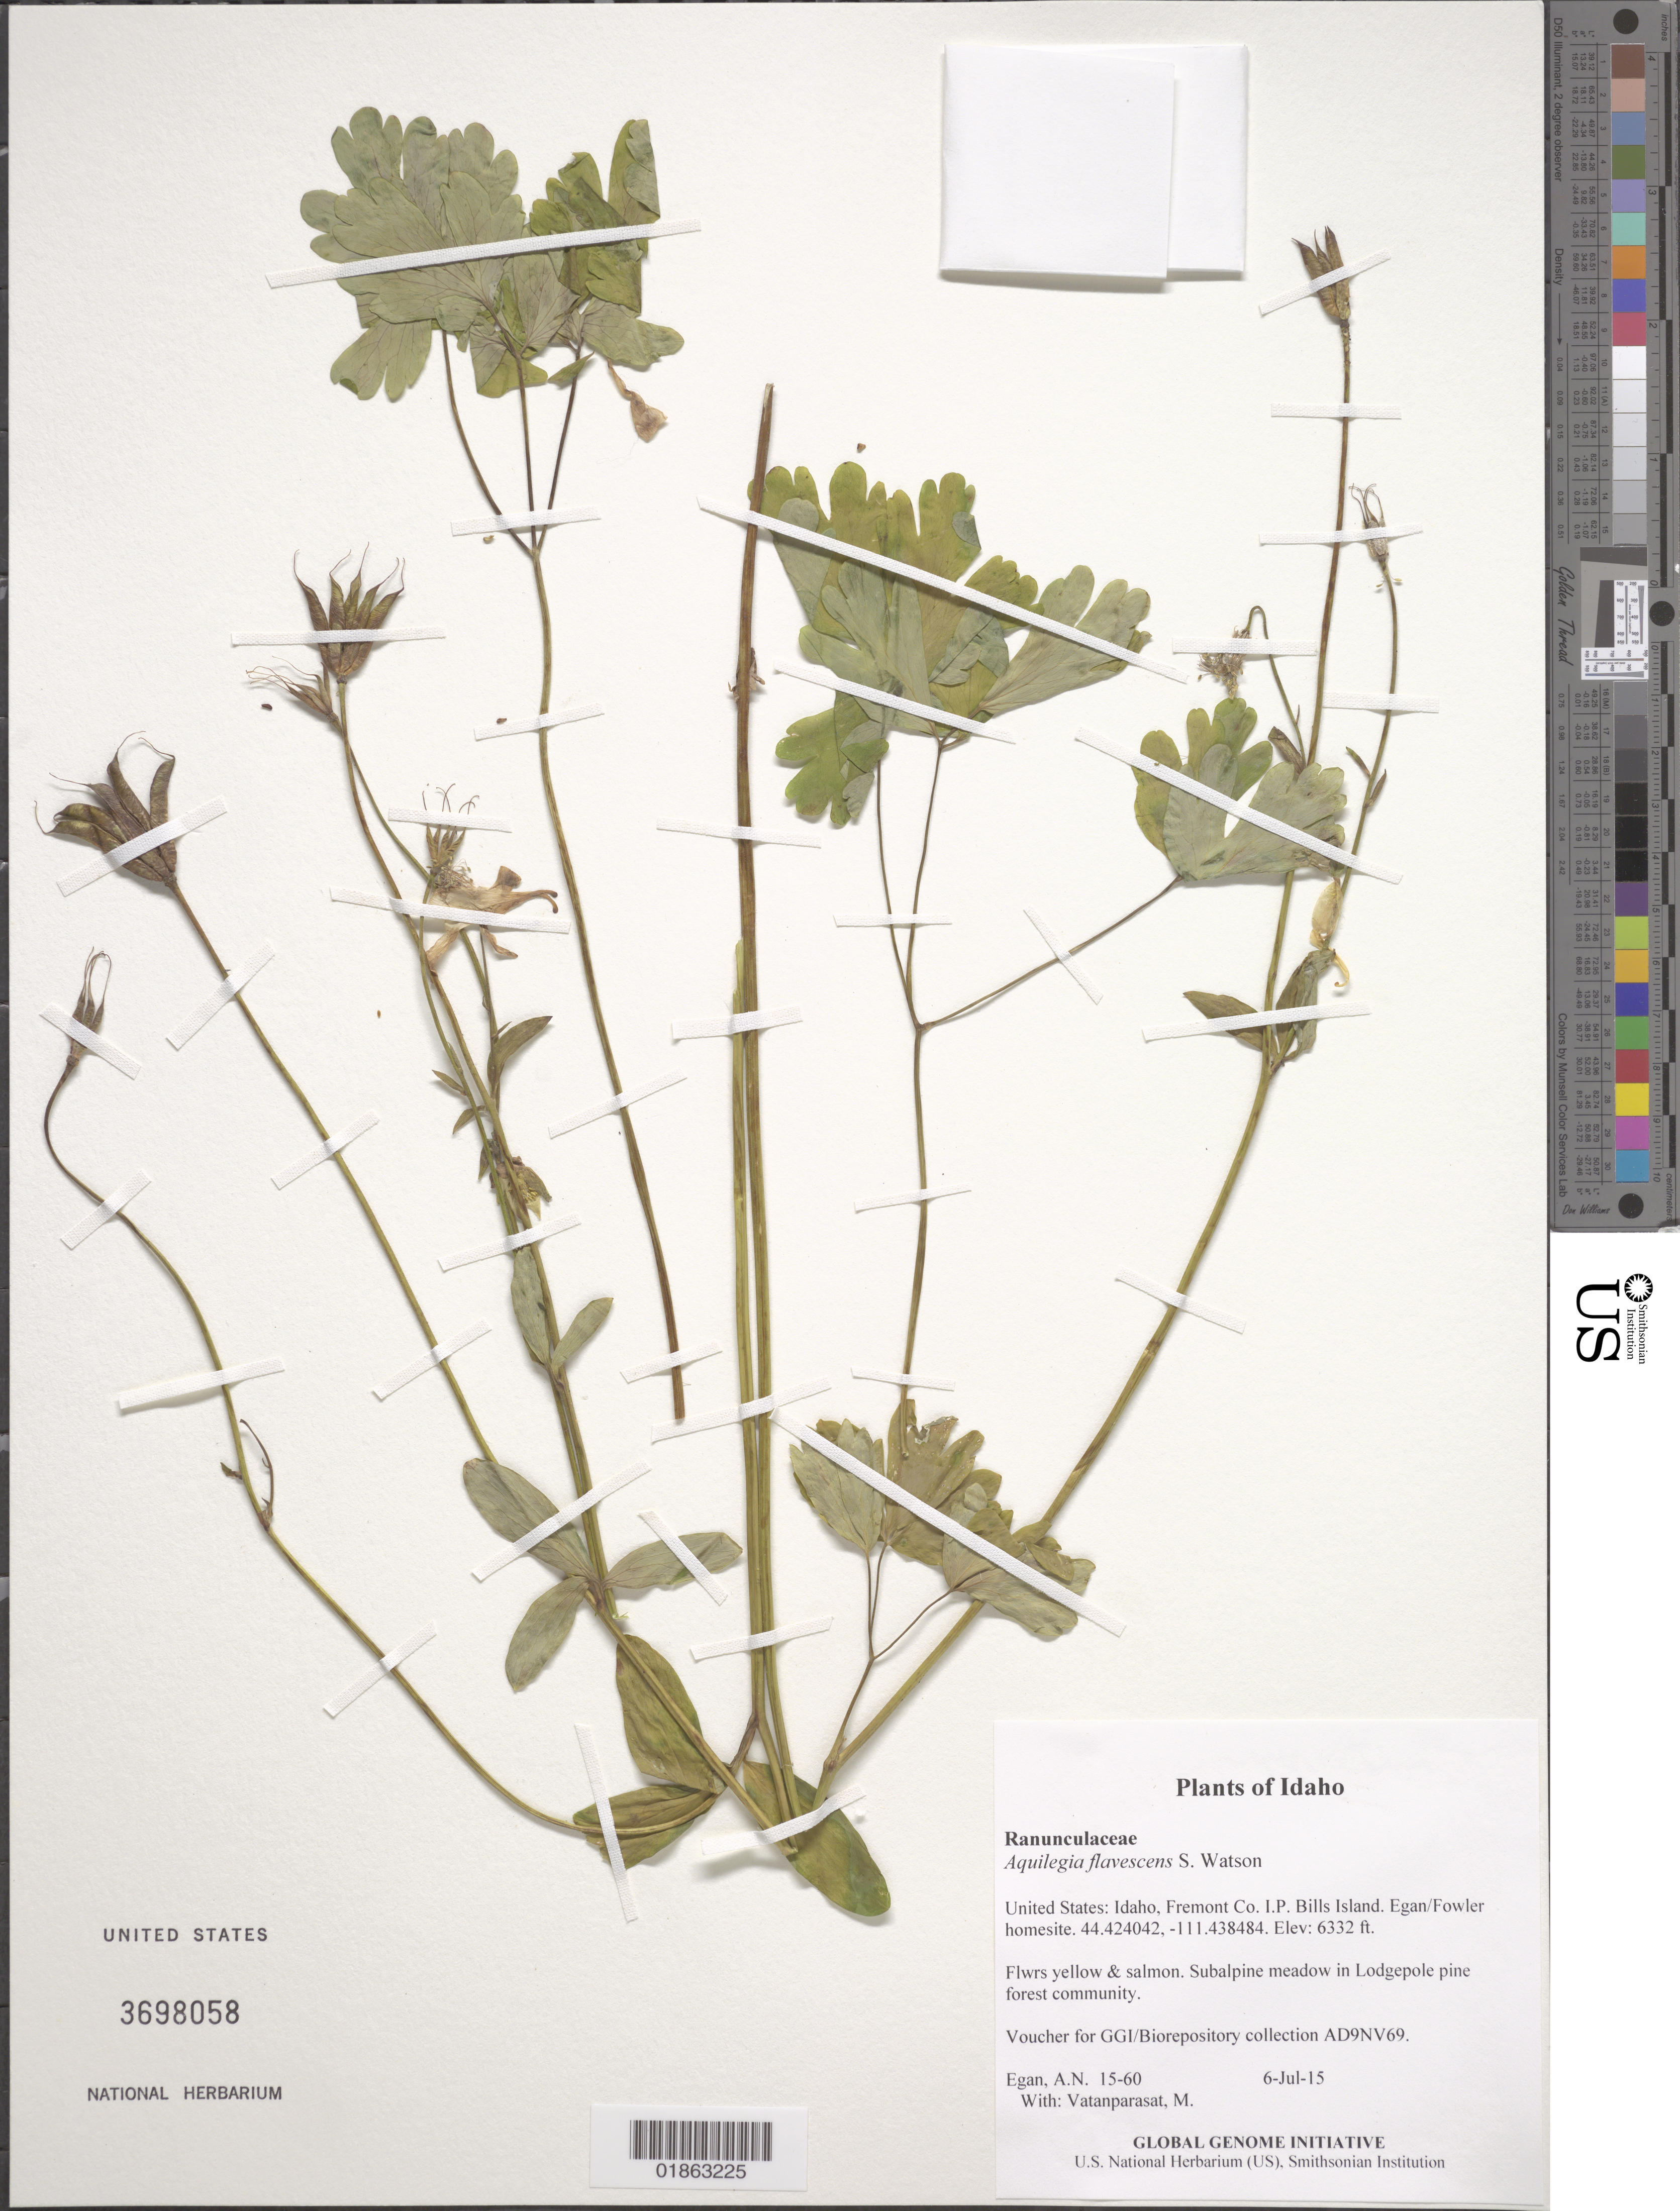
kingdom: Plantae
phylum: Tracheophyta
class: Magnoliopsida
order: Ranunculales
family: Ranunculaceae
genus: Aquilegia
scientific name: Aquilegia flavescens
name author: S. Watson in C. King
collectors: A. N. Egan & M. Vatanparasat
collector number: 15-60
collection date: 2015-07-06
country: United States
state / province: Idaho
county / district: Fremont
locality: I.P. Bills Island. Egan/Fowler homesite.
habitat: Subalpine meadow in Lodgepole pine forest community.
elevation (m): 1930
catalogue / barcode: US 3698058